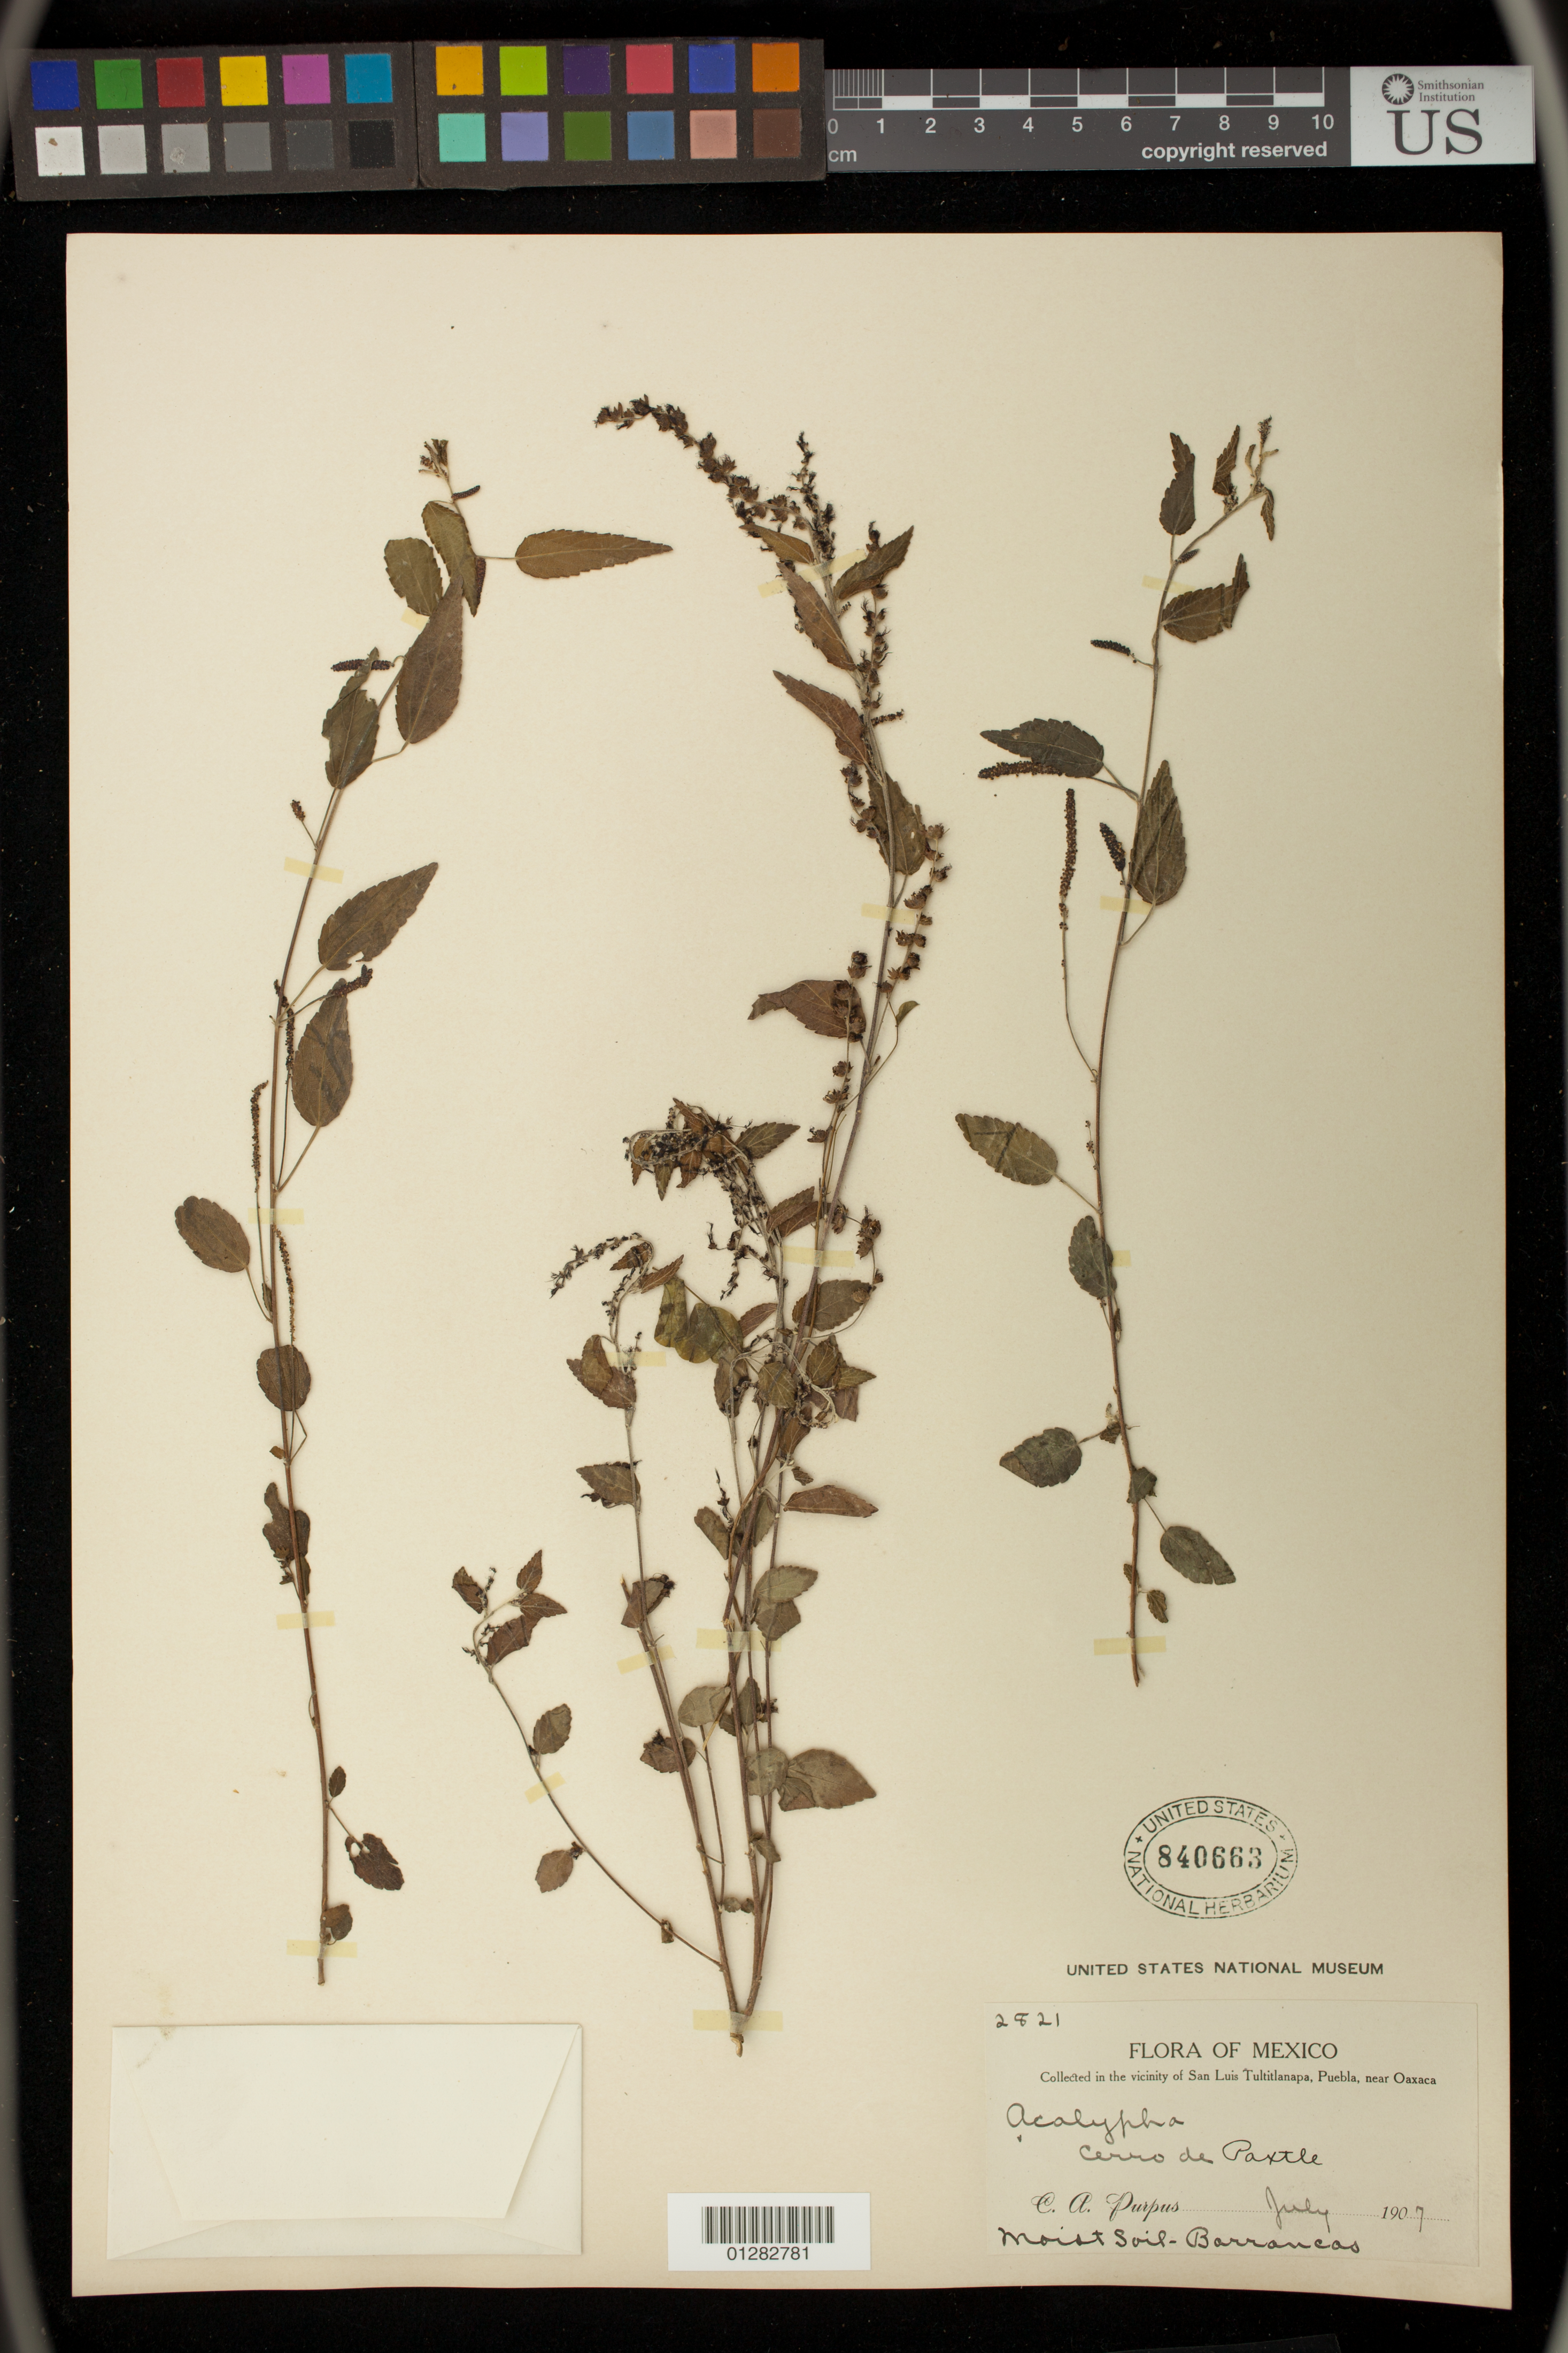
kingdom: Plantae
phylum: Tracheophyta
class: Magnoliopsida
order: Malpighiales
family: Euphorbiaceae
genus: Acalypha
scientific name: Acalypha sp.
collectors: C. A. Purpus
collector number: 2821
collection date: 1907-07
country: Mexico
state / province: Puebla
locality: Cerra de Paxtle, Vicinity of San Luis Tultitlanapa, Puebla, near Oaxaca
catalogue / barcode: US 840663